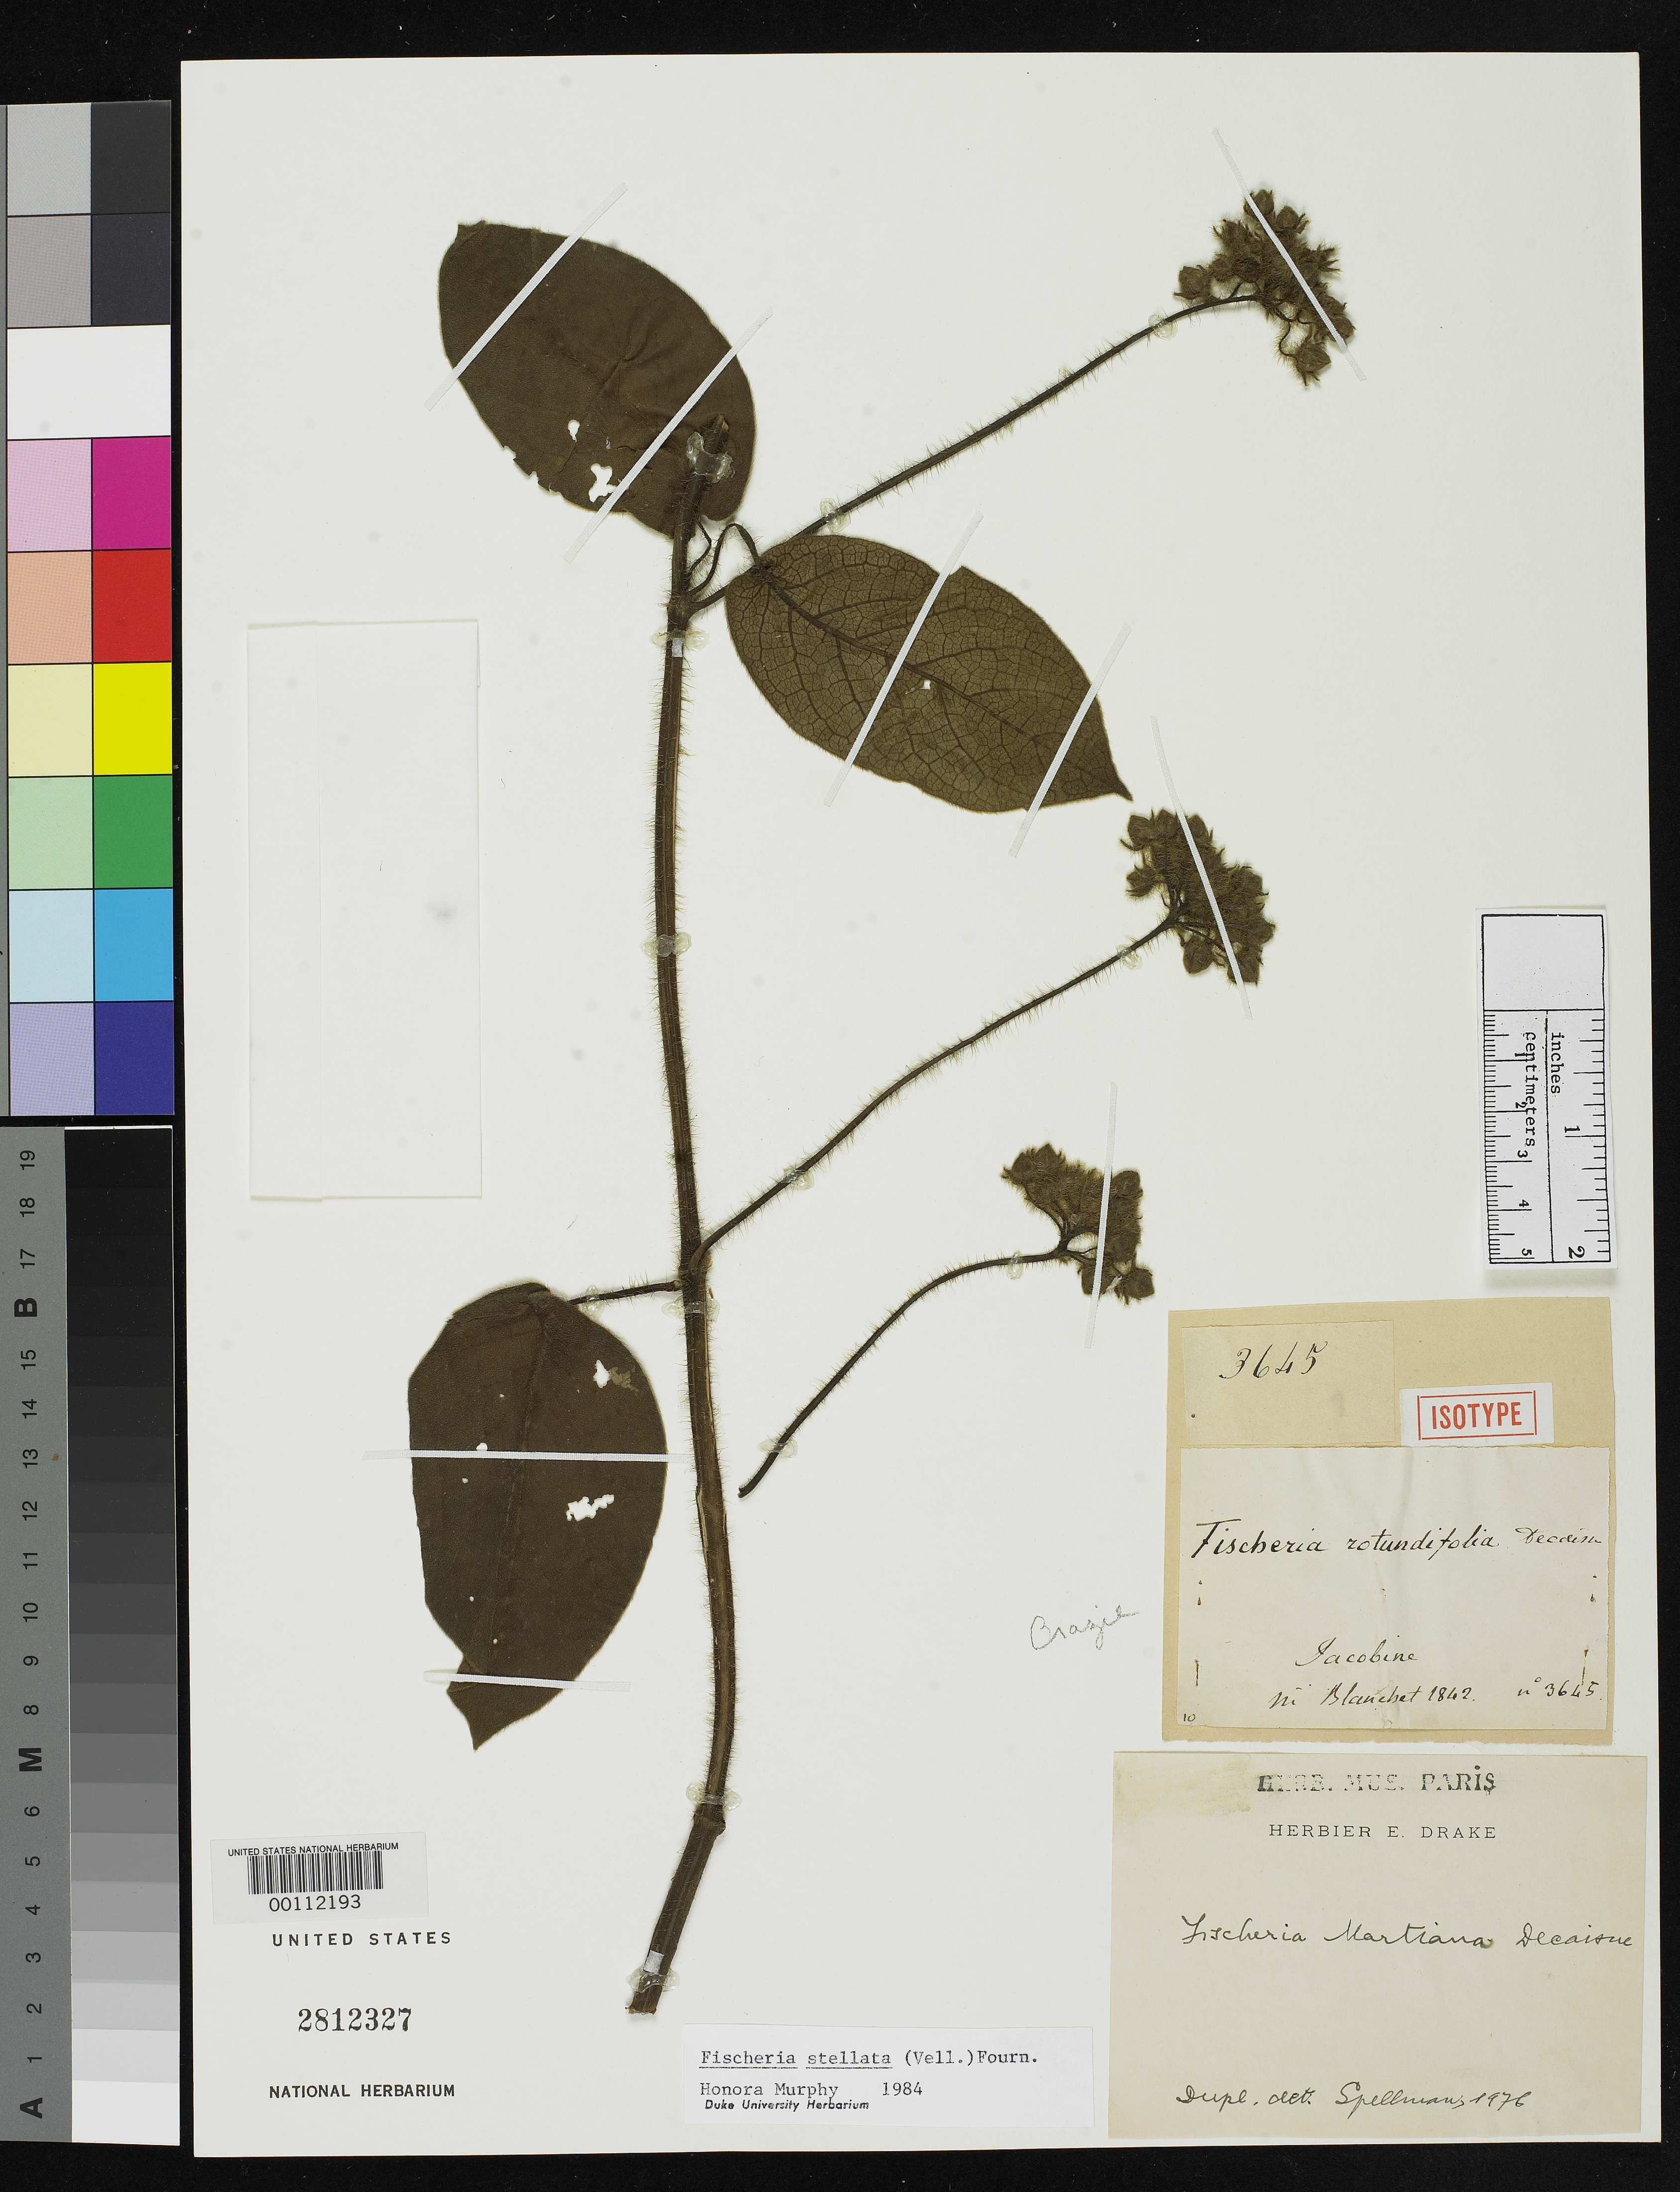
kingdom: Plantae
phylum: Tracheophyta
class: Magnoliopsida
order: Gentianales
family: Apocynaceae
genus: Fischeria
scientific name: Fischeria rotundifolia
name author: Decne. in DC.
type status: Isotype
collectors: J. Blanchet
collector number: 3645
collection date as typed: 1862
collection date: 1862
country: Brazil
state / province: Bahia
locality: Jacobina.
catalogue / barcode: US 2812327